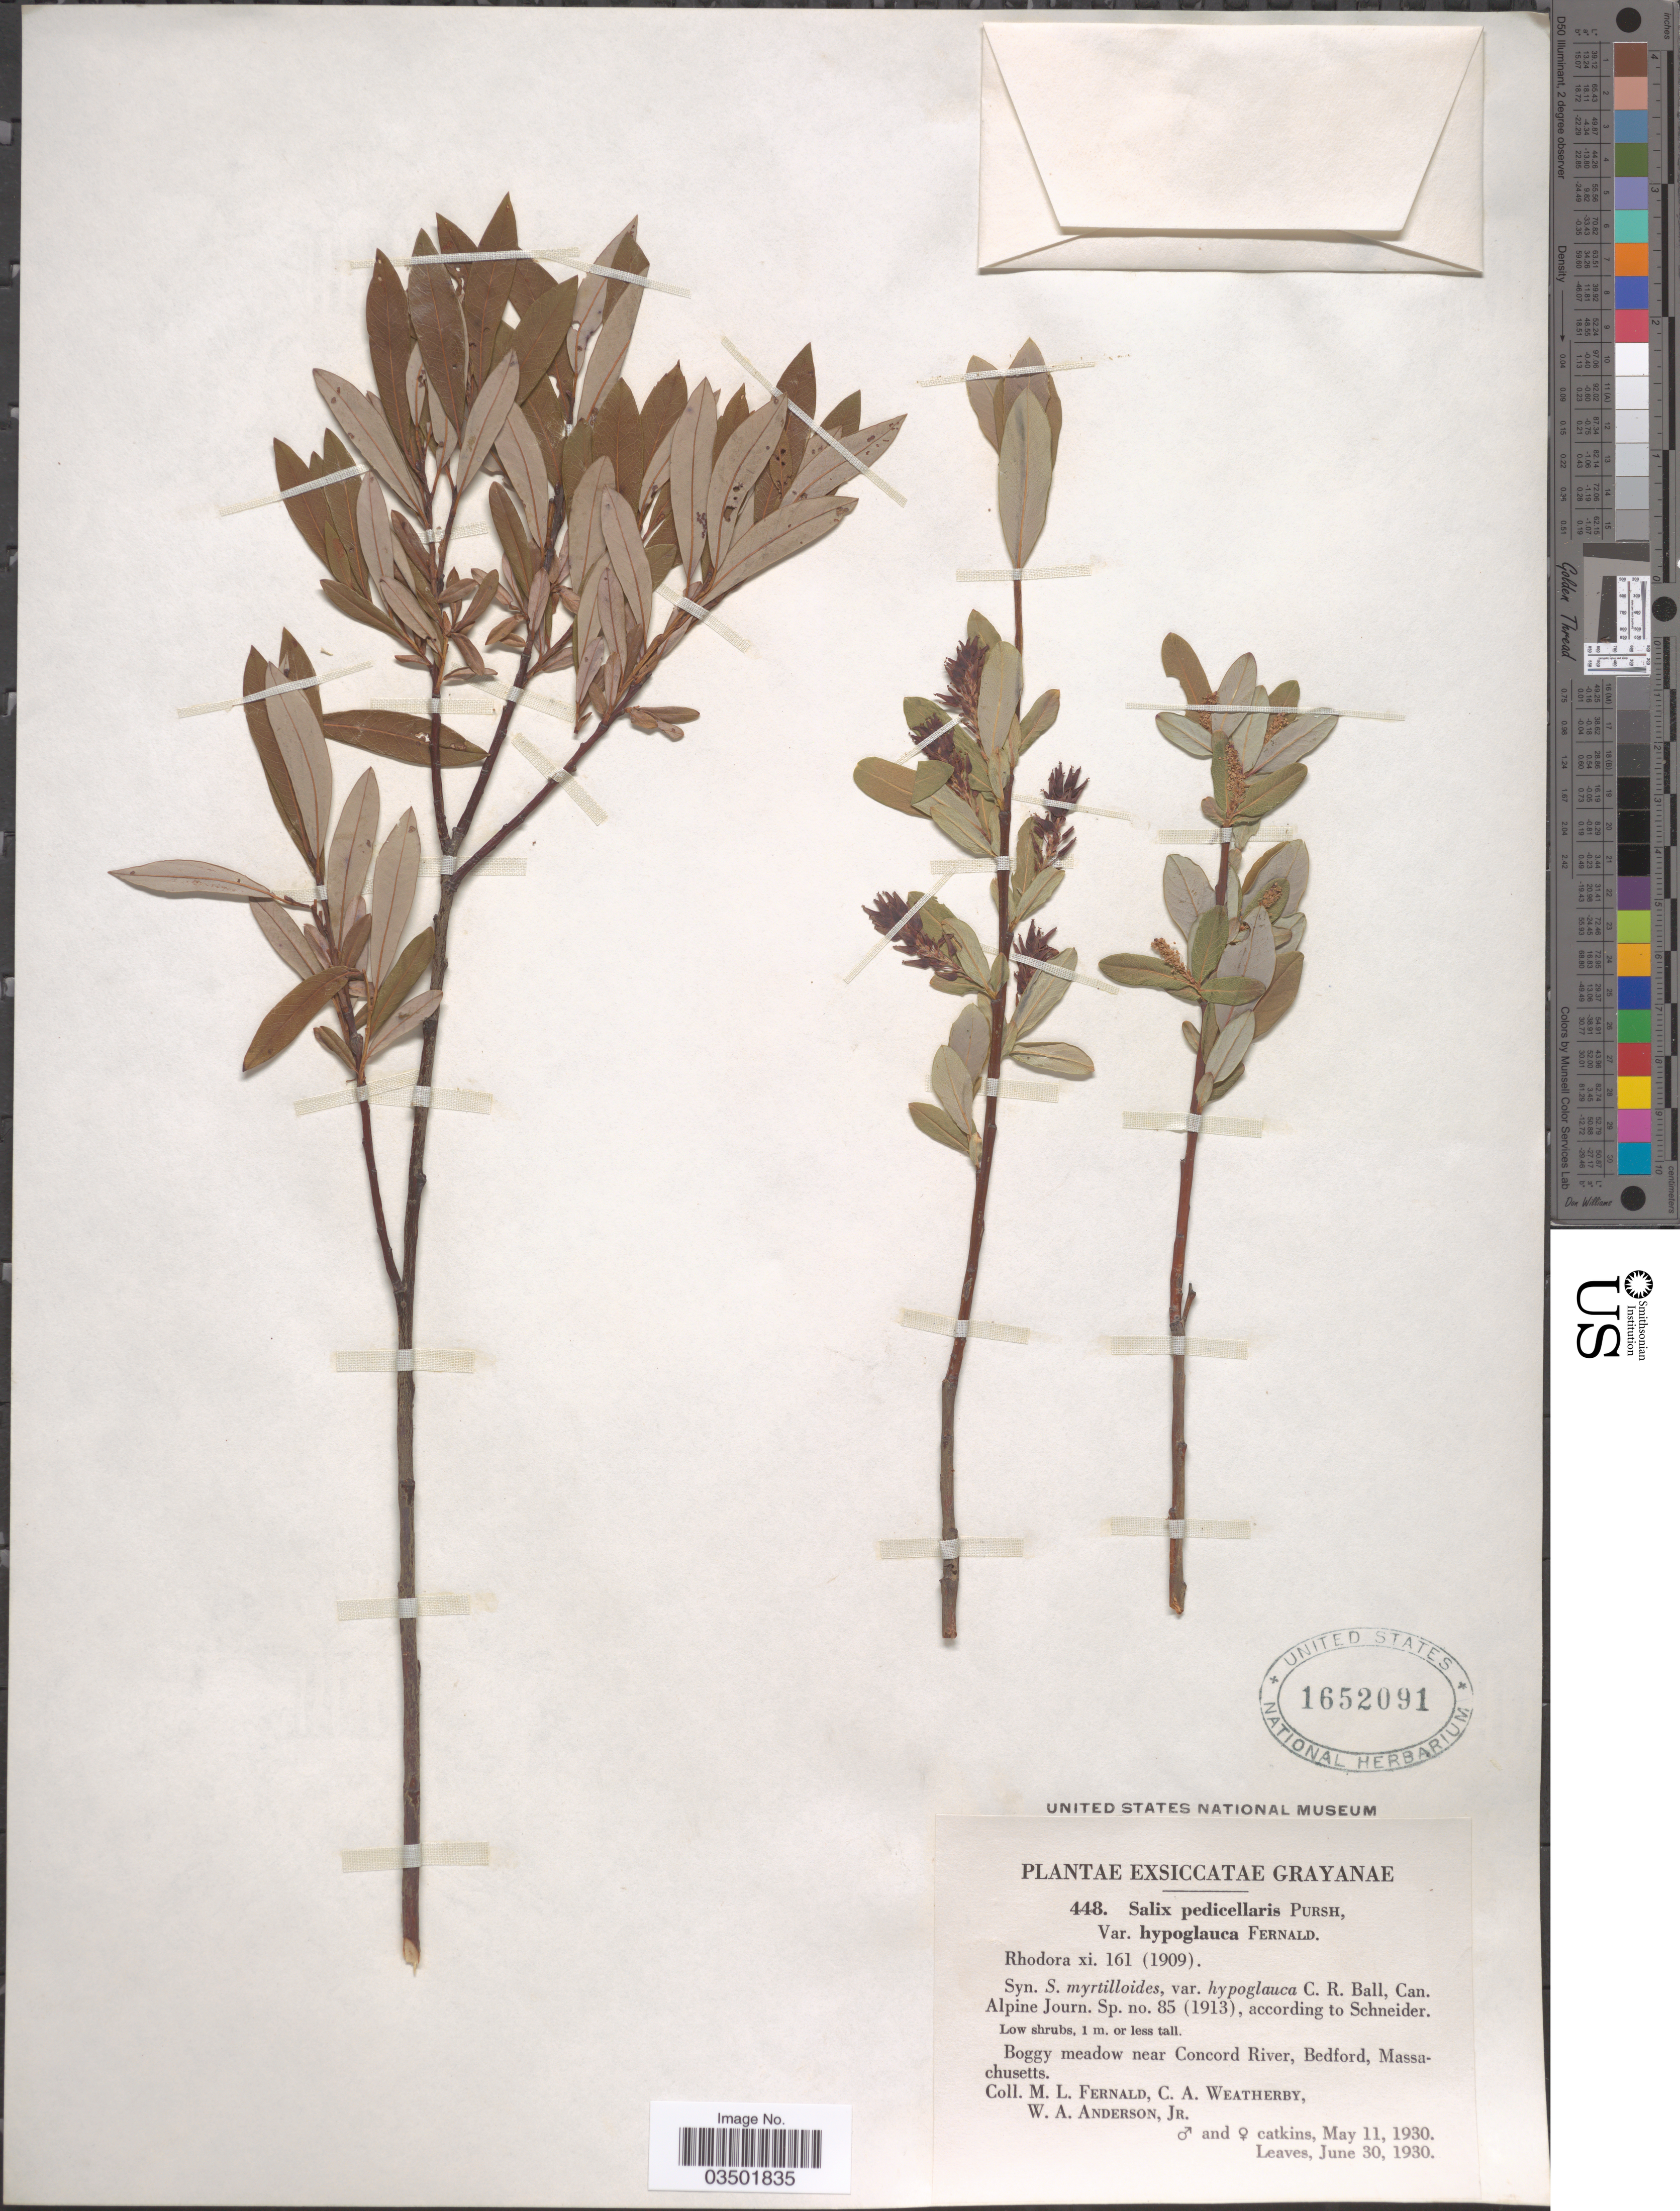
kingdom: Plantae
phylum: Tracheophyta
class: Magnoliopsida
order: Malpighiales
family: Salicaceae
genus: Salix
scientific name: Salix pedicellaris var. hypoglauca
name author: Fernald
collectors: M. L. Fernald, C. A. Weatherby & W. A. Anderson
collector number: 448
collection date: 1930-05-11/1930-06-30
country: United States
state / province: Massachusetts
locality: Boggy meadow near Concord River, Bedford.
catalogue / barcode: US 1652091